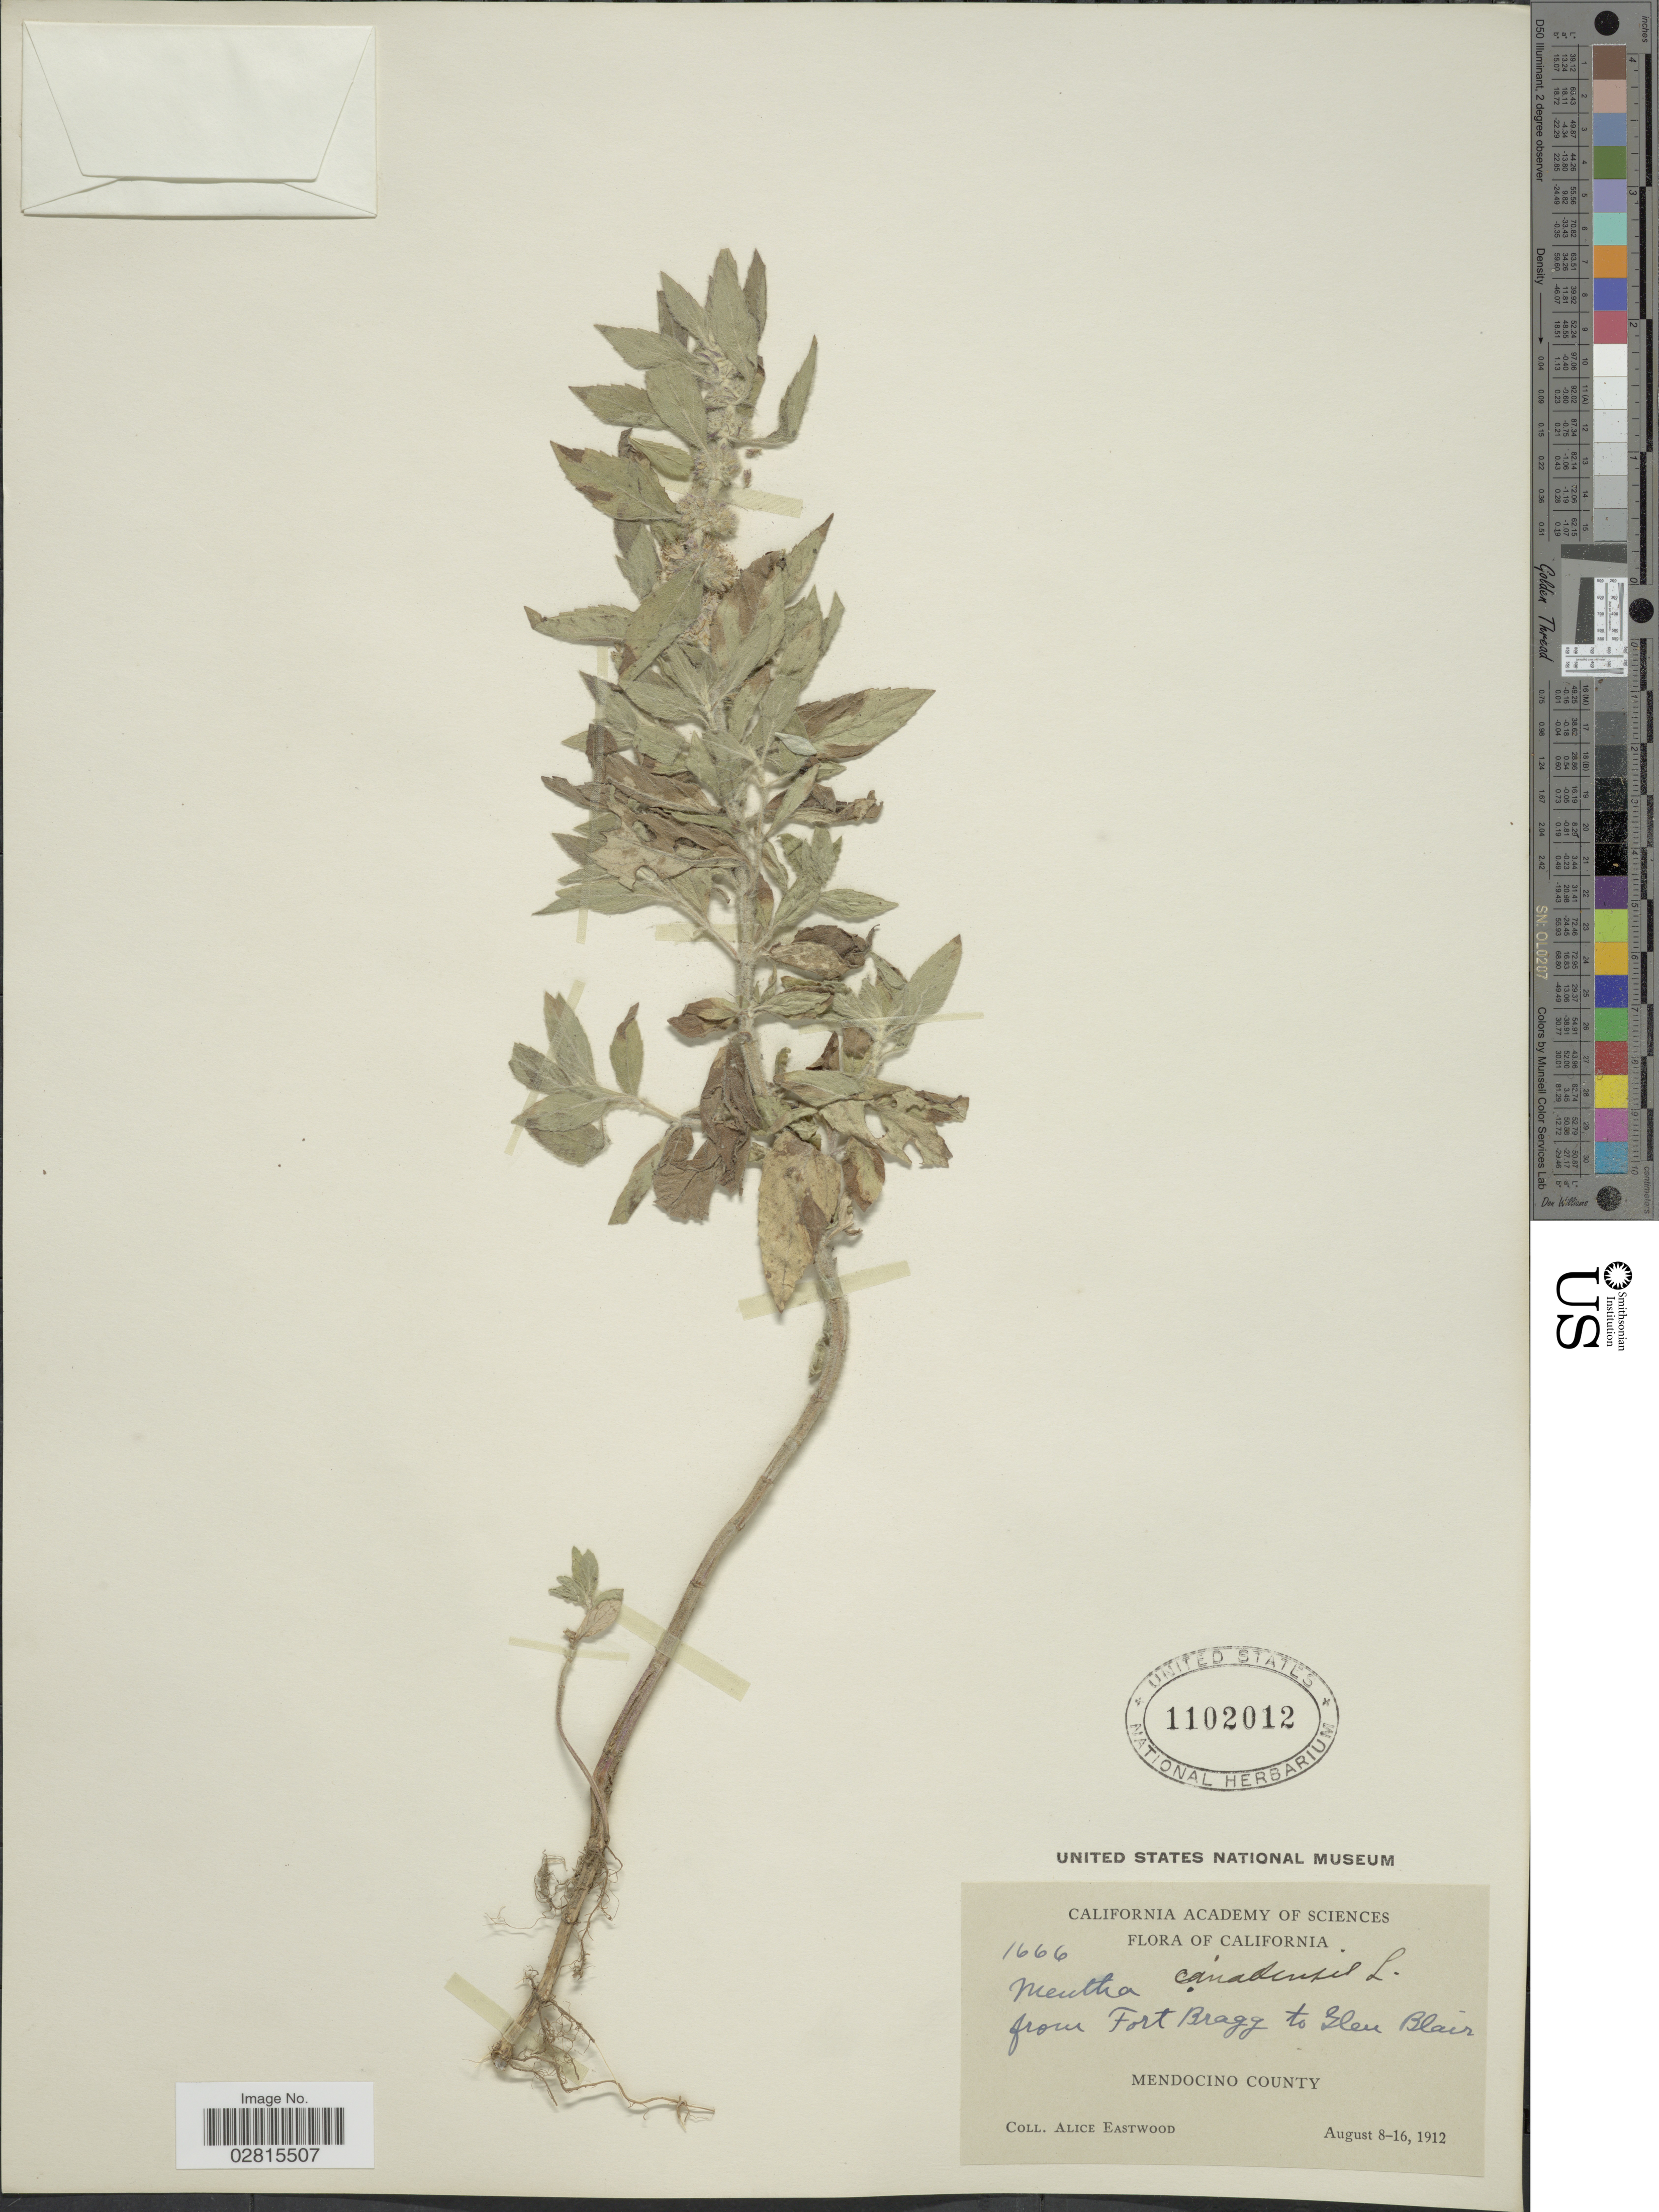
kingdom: Plantae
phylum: Tracheophyta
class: Magnoliopsida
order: Lamiales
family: Lamiaceae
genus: Mentha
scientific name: Mentha canadensis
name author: L.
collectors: A. Eastwood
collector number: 1666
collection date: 1912-08-08/1912-08-16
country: United States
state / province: California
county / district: Mendocino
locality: From Fort Bragg to Glen Blair, Mendocino County.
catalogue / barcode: US 1102012